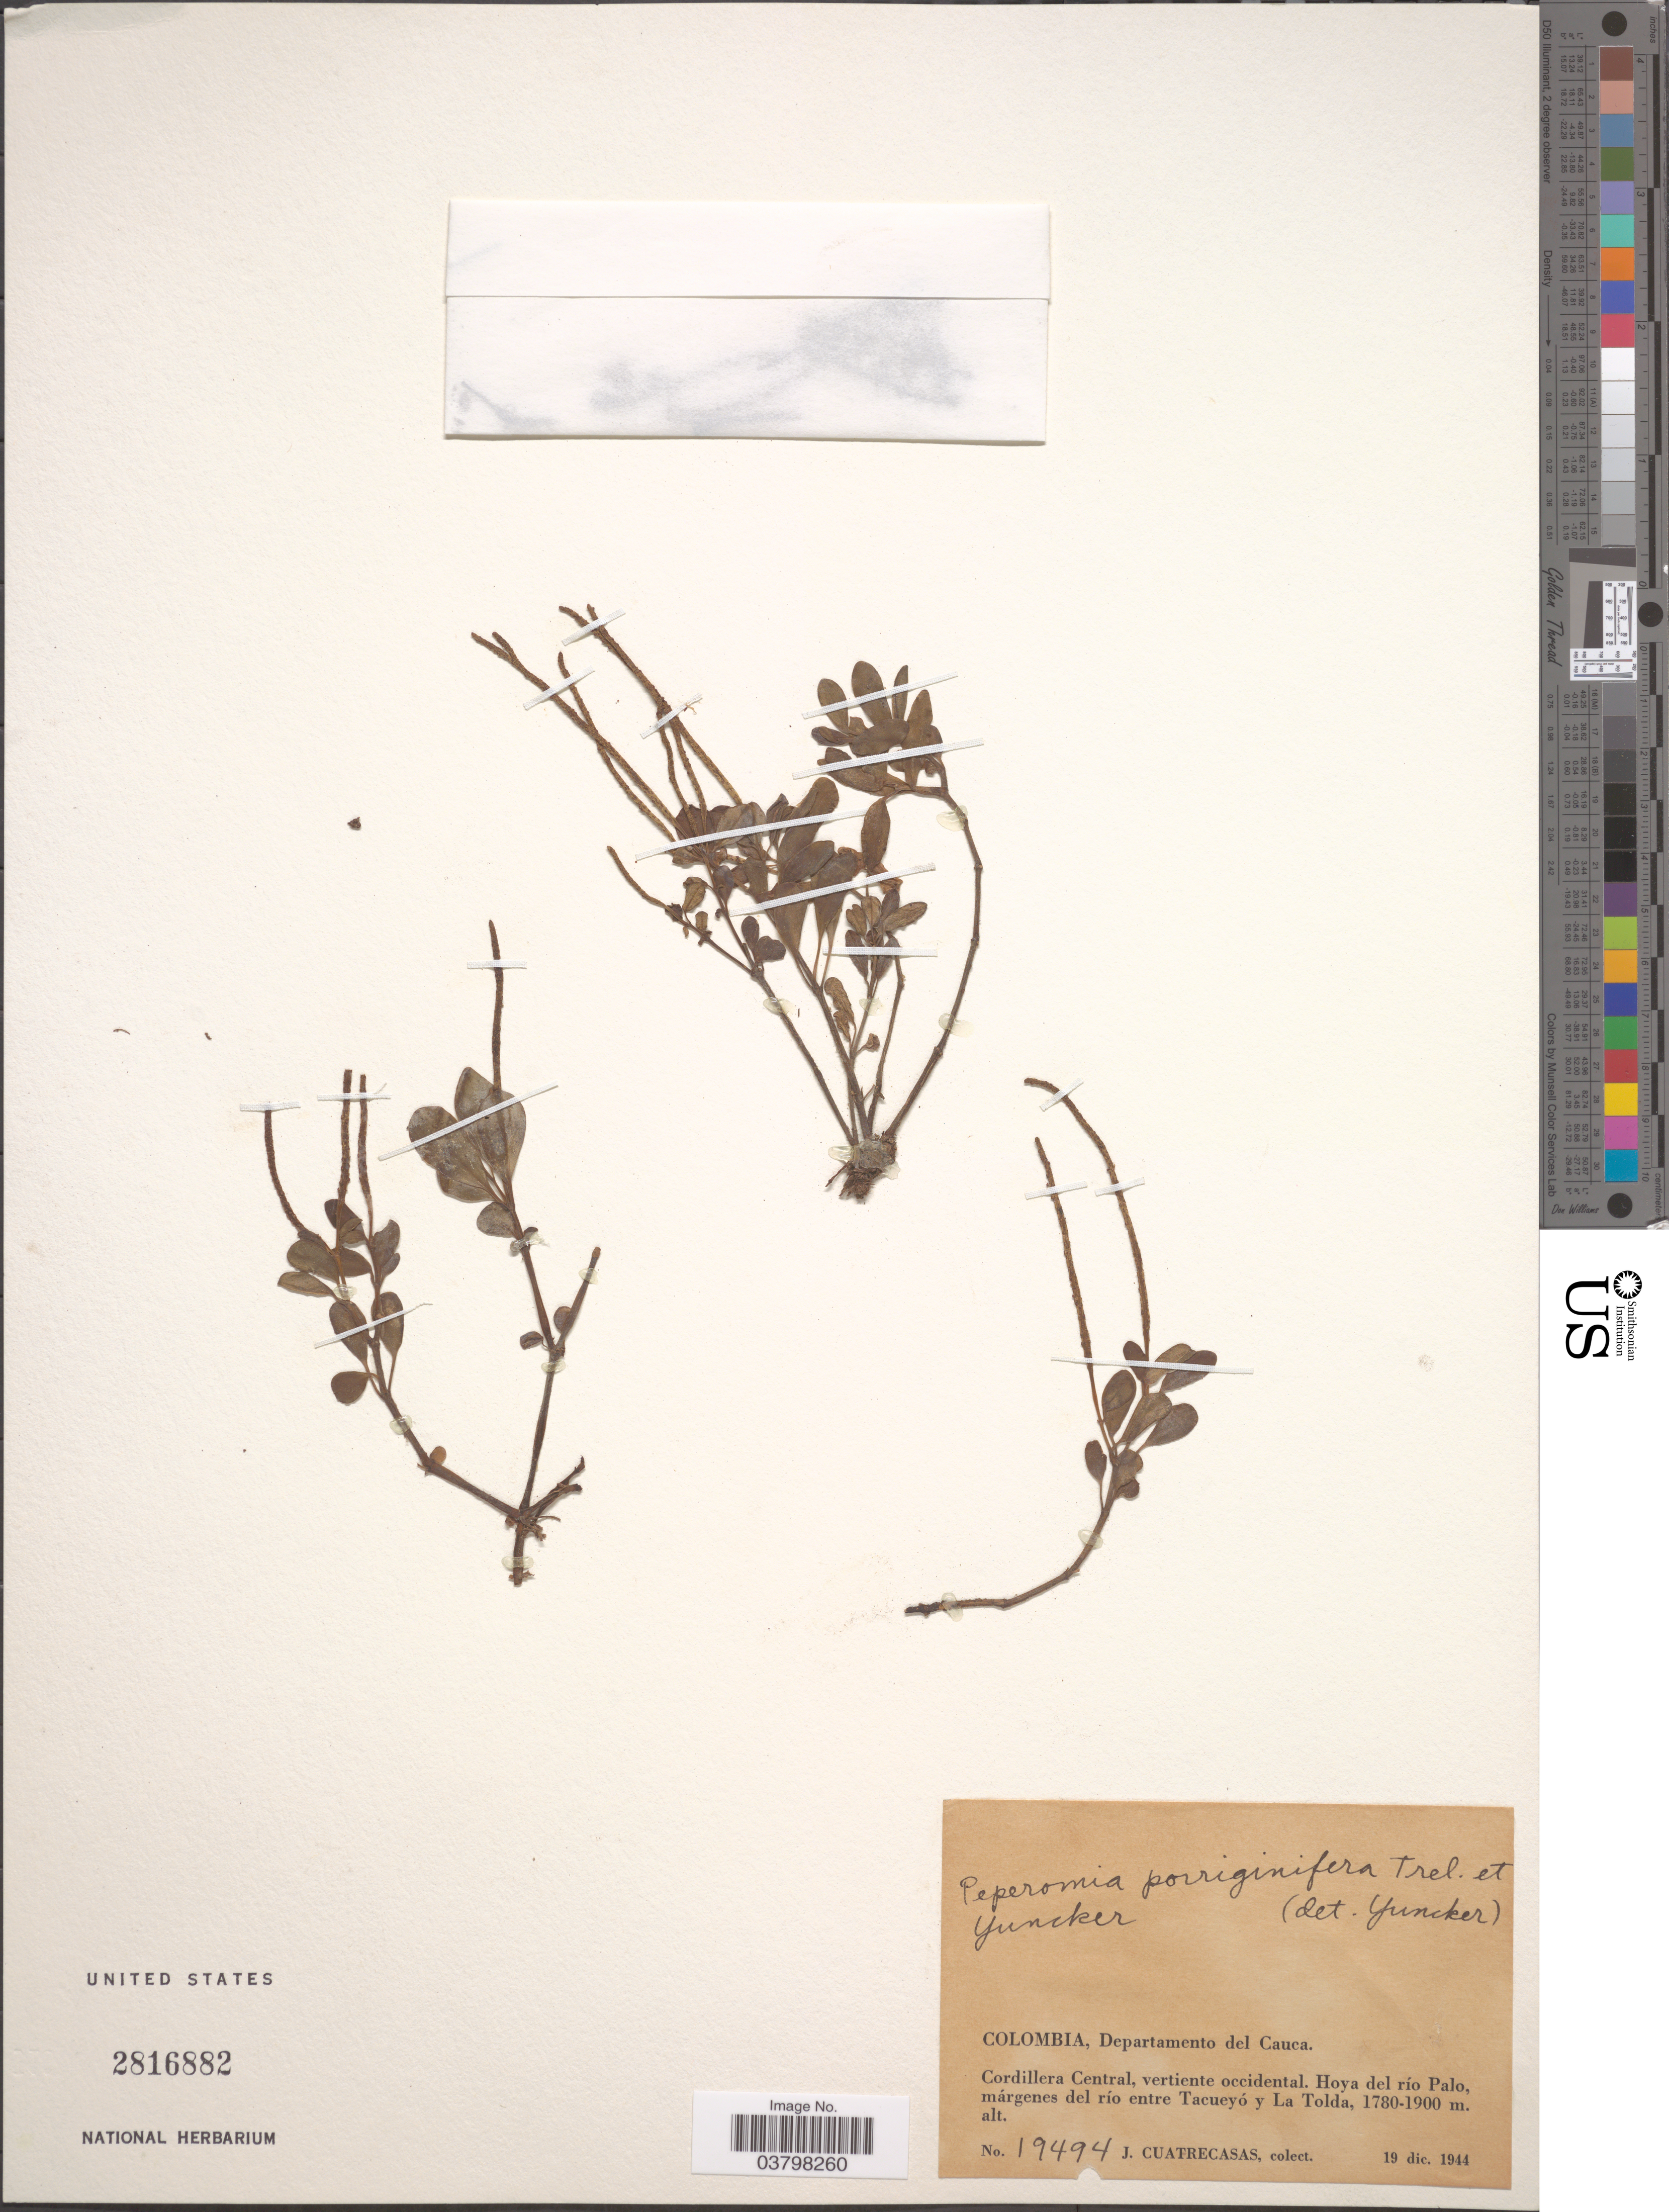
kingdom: Plantae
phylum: Tracheophyta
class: Magnoliopsida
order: Piperales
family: Piperaceae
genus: Peperomia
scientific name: Peperomia porriginifera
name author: Trel. & Yunck.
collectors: J. Cuatrecasas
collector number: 19494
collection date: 1944-12-19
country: Colombia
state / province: Cauca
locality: Departamento del Cauca. Cordillera Central, vertiente occidental. Hoya del río Palo, márgenes del río entre Tacueyó y La Tolda.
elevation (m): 1780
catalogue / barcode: US 2816882